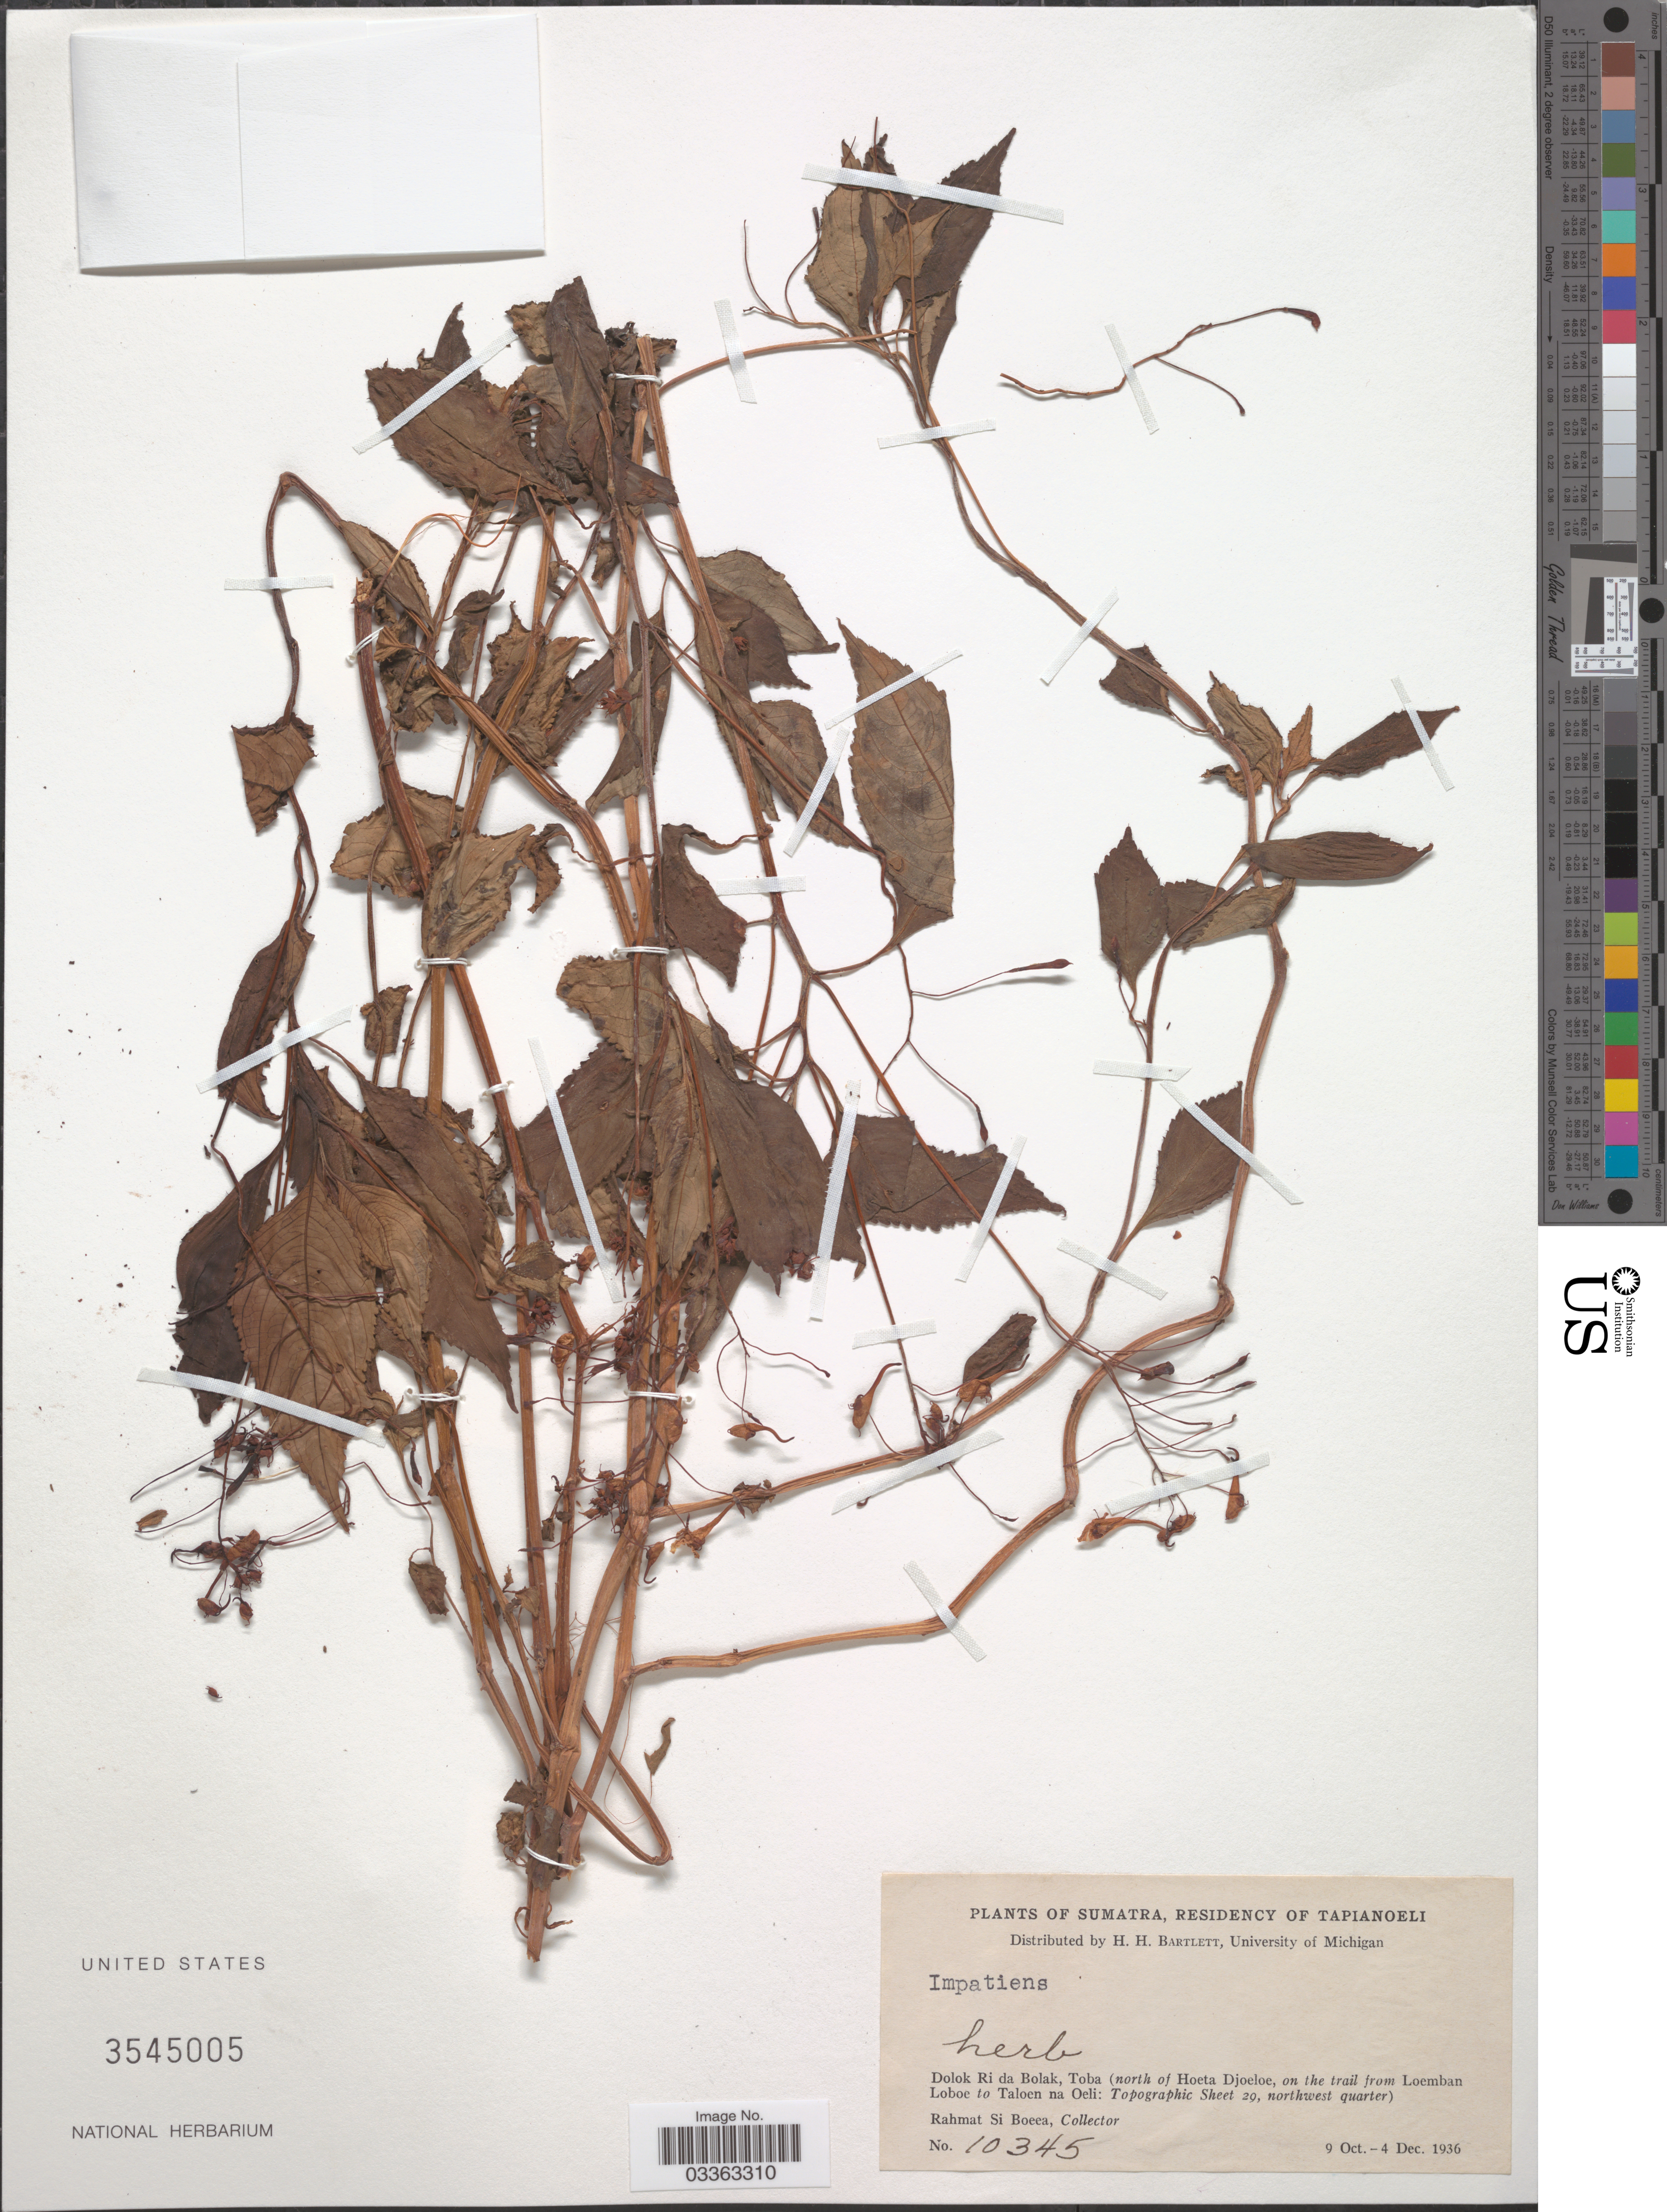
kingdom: Plantae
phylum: Tracheophyta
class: Magnoliopsida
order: Ericales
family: Balsaminaceae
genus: Impatiens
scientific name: Impatiens sp.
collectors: Rahmat Si Boeea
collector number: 10345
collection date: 1936-10-09/1936-12-04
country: Indonesia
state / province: Sumatra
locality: Residency of Tapianoeli. Dolok Ri da Bolak, Toba (north of Hoeta Djoeloe, on the trail from Loemban Loboe to Taloen na Oeli: Topographic Sheet 29, northwest quarter).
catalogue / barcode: US 3545005